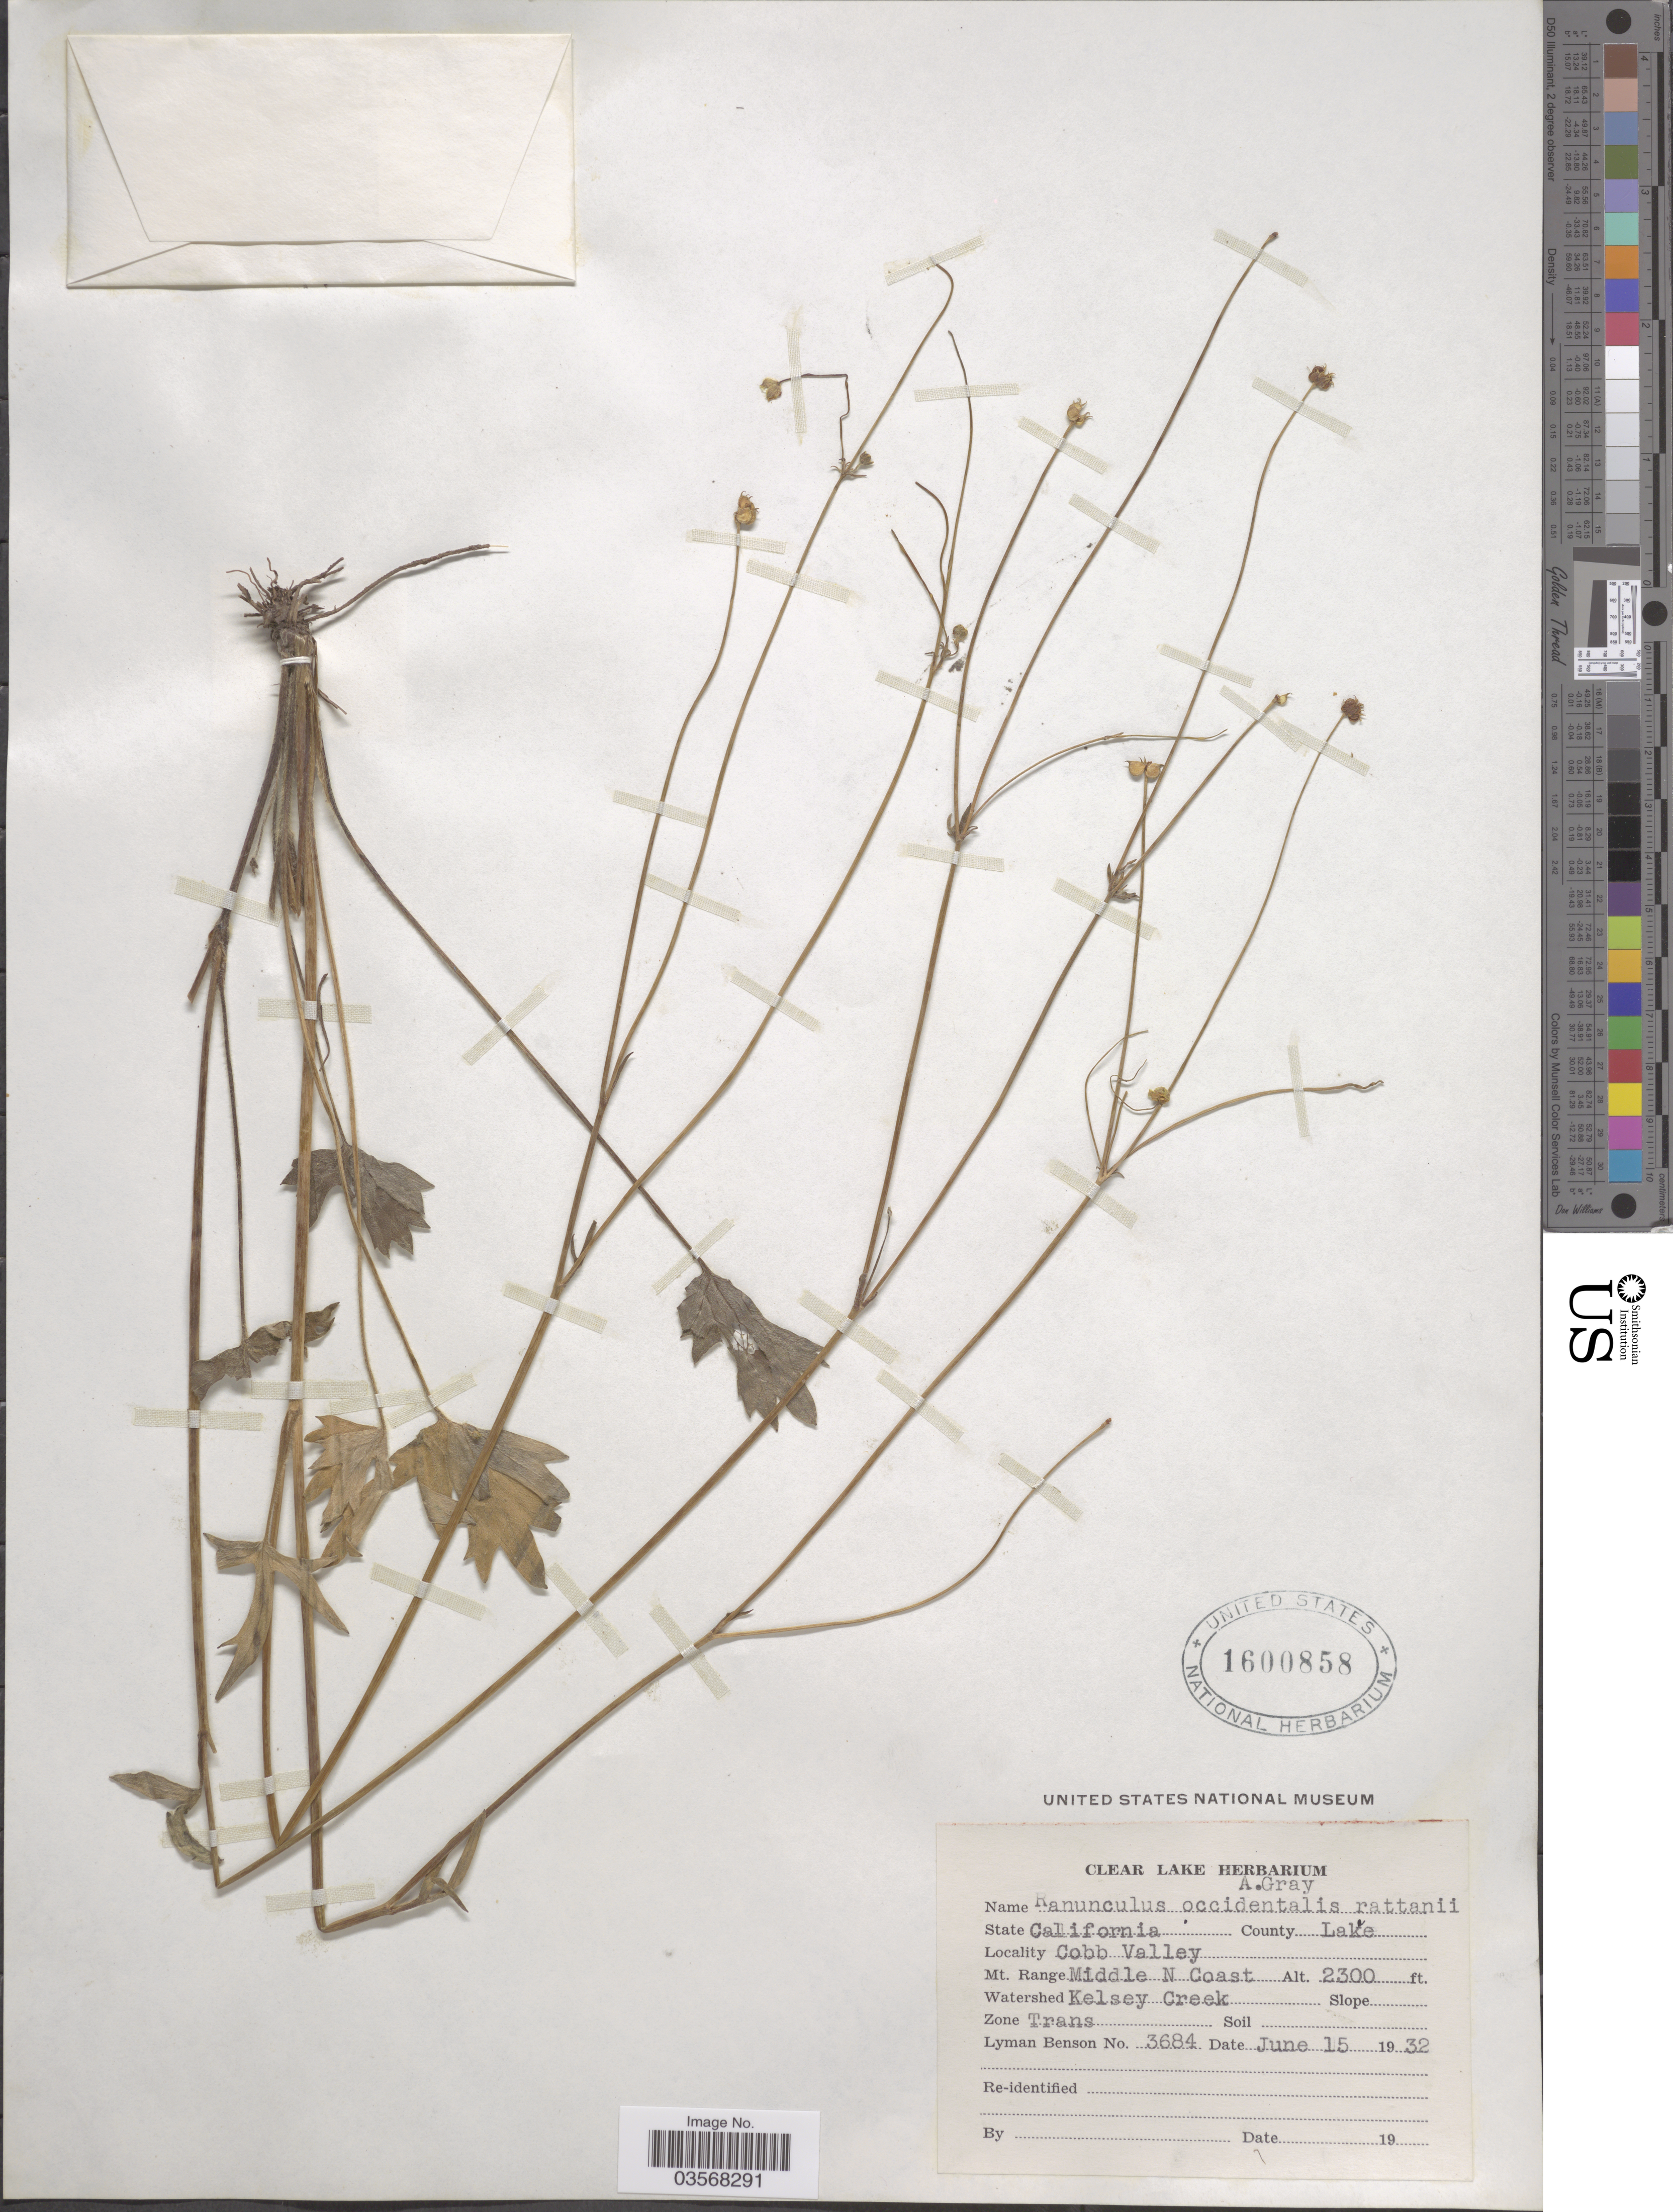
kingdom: Plantae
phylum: Tracheophyta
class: Magnoliopsida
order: Ranunculales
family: Ranunculaceae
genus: Ranunculus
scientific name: Ranunculus occidentalis var. rattanii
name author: A. Gray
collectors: L. D. Benson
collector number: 3684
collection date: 1932-06-15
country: United States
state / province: California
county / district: Lake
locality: County Lake. Cobb Valley. Mt. Range Middle N Coast. Watershed Kelsey Creek. Zone Trans.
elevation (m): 701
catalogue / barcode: US 1600858